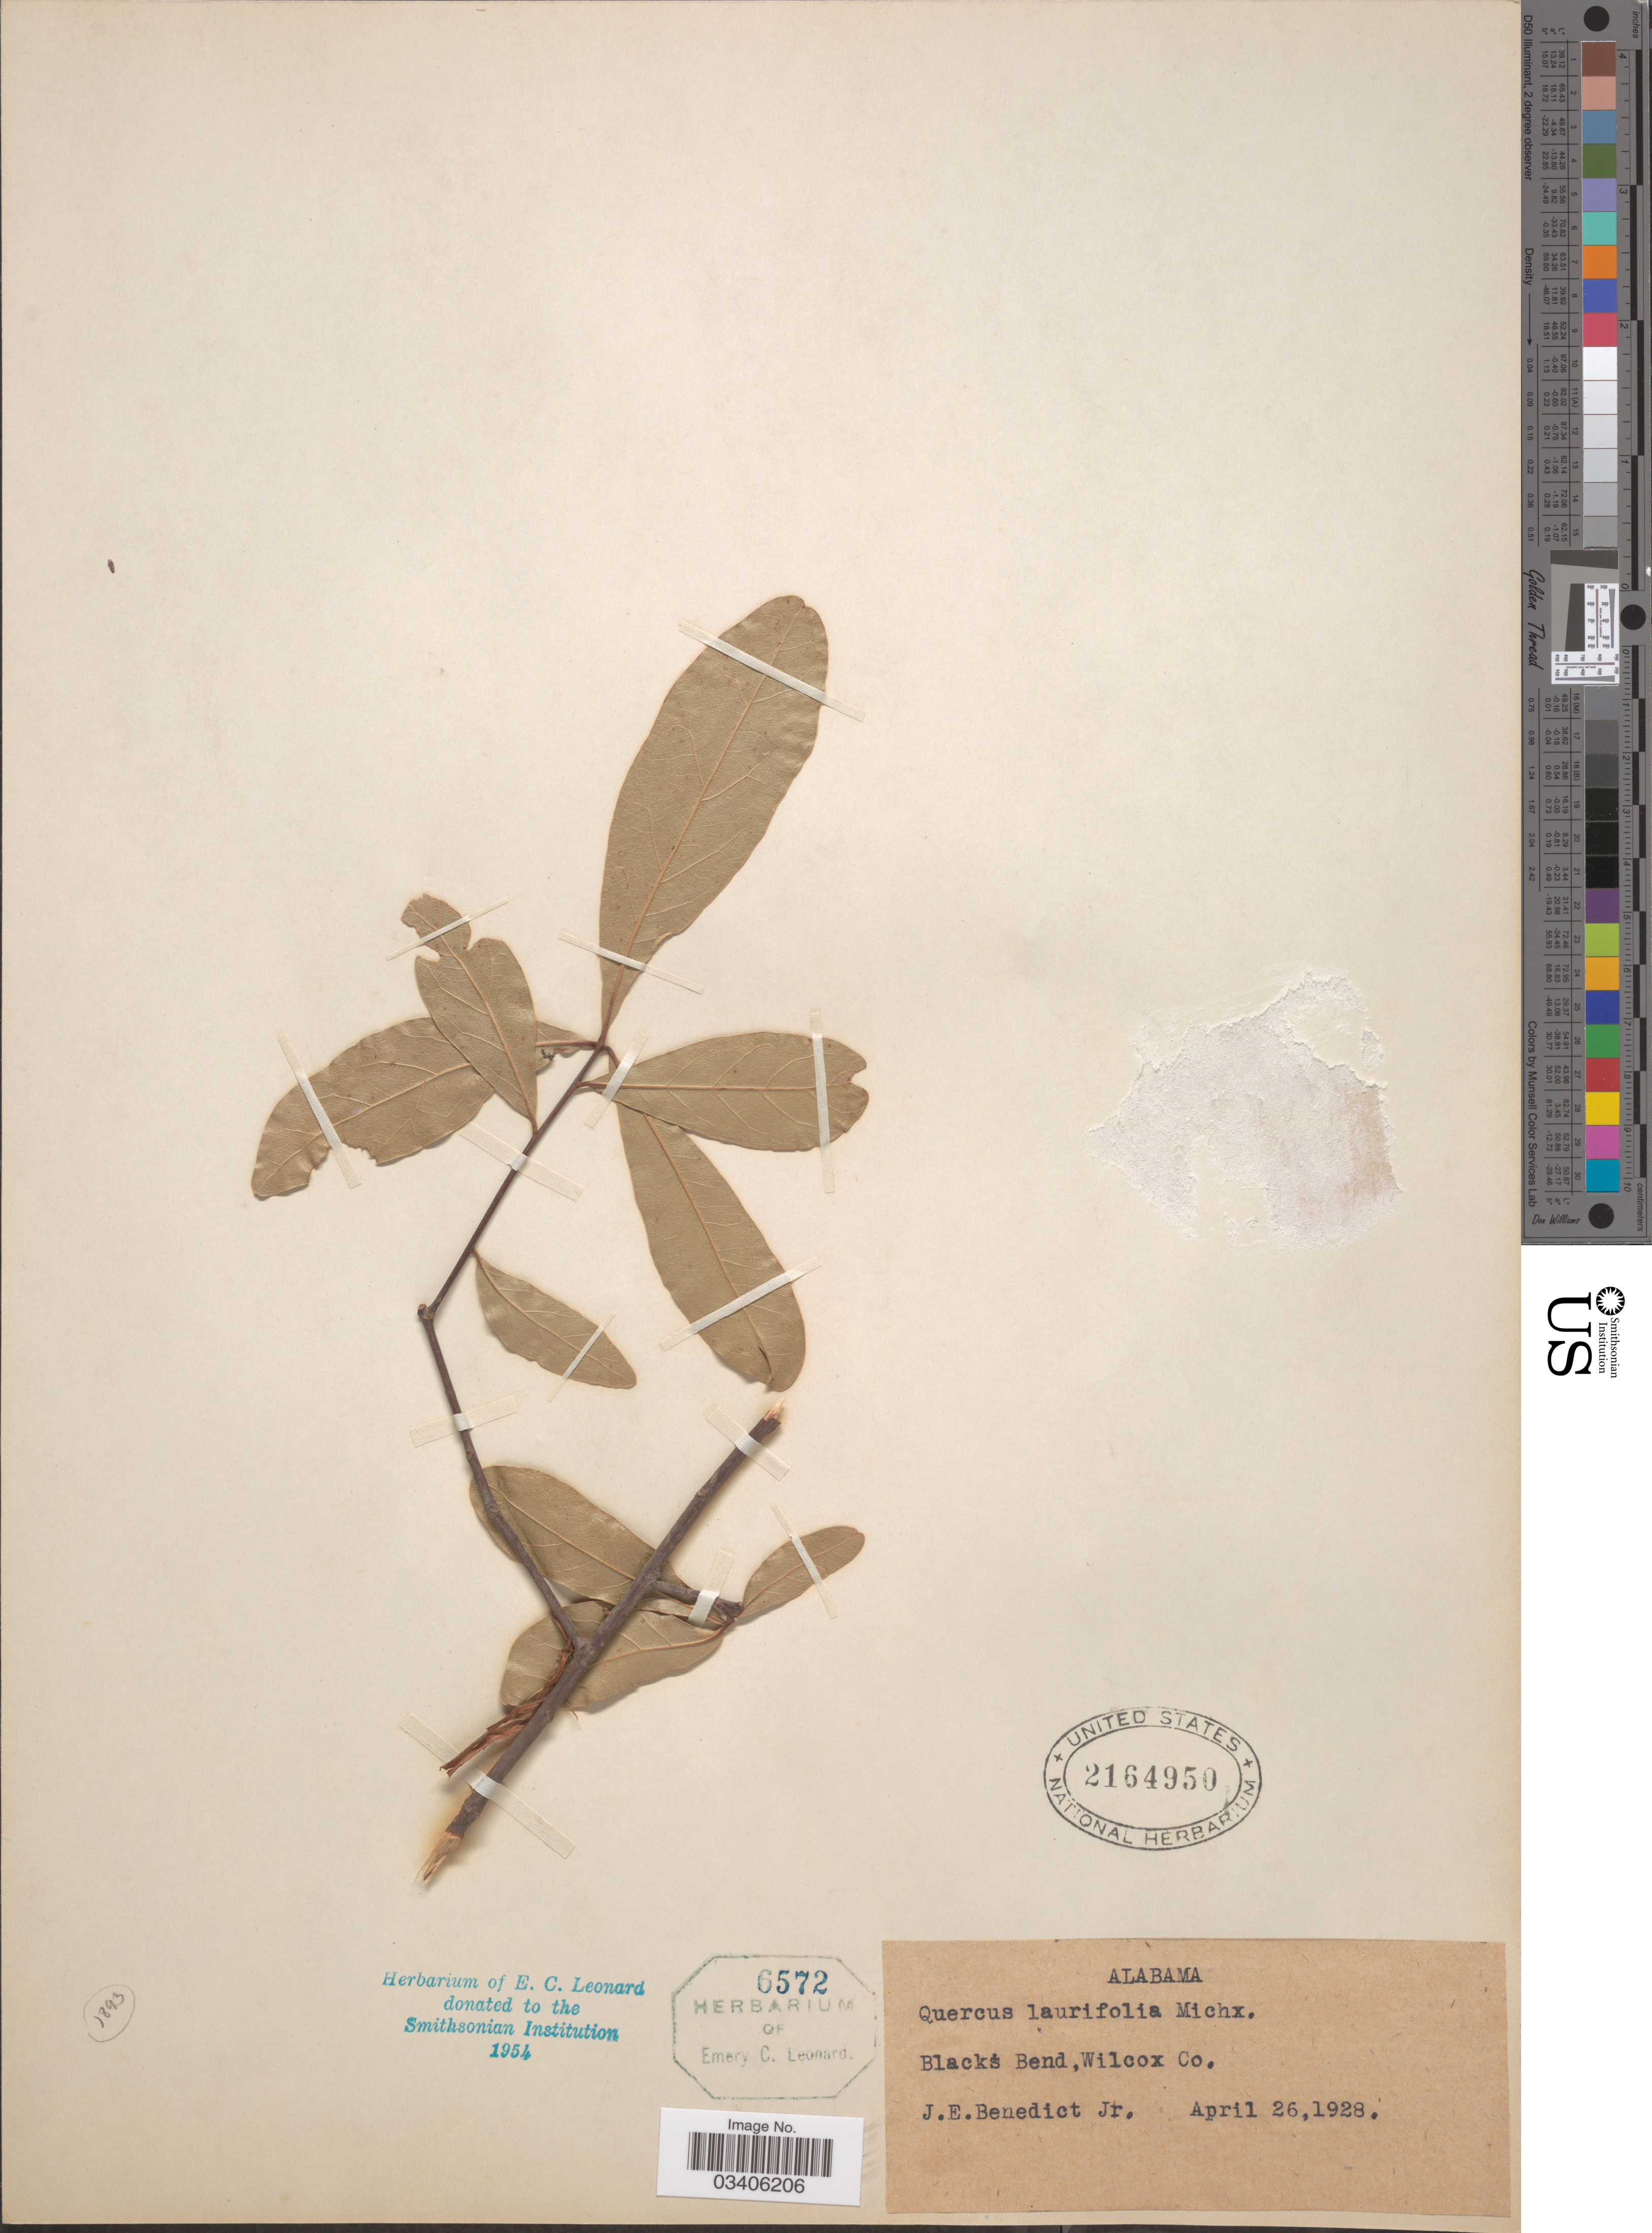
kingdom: Plantae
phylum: Tracheophyta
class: Magnoliopsida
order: Fagales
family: Fagaceae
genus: Quercus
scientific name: Quercus laurifolia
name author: Michx.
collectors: J. Benedict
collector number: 6572?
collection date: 1928-04-26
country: United States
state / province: Alabama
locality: Blacks Bend, Wilcox Co.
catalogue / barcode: US 2164950